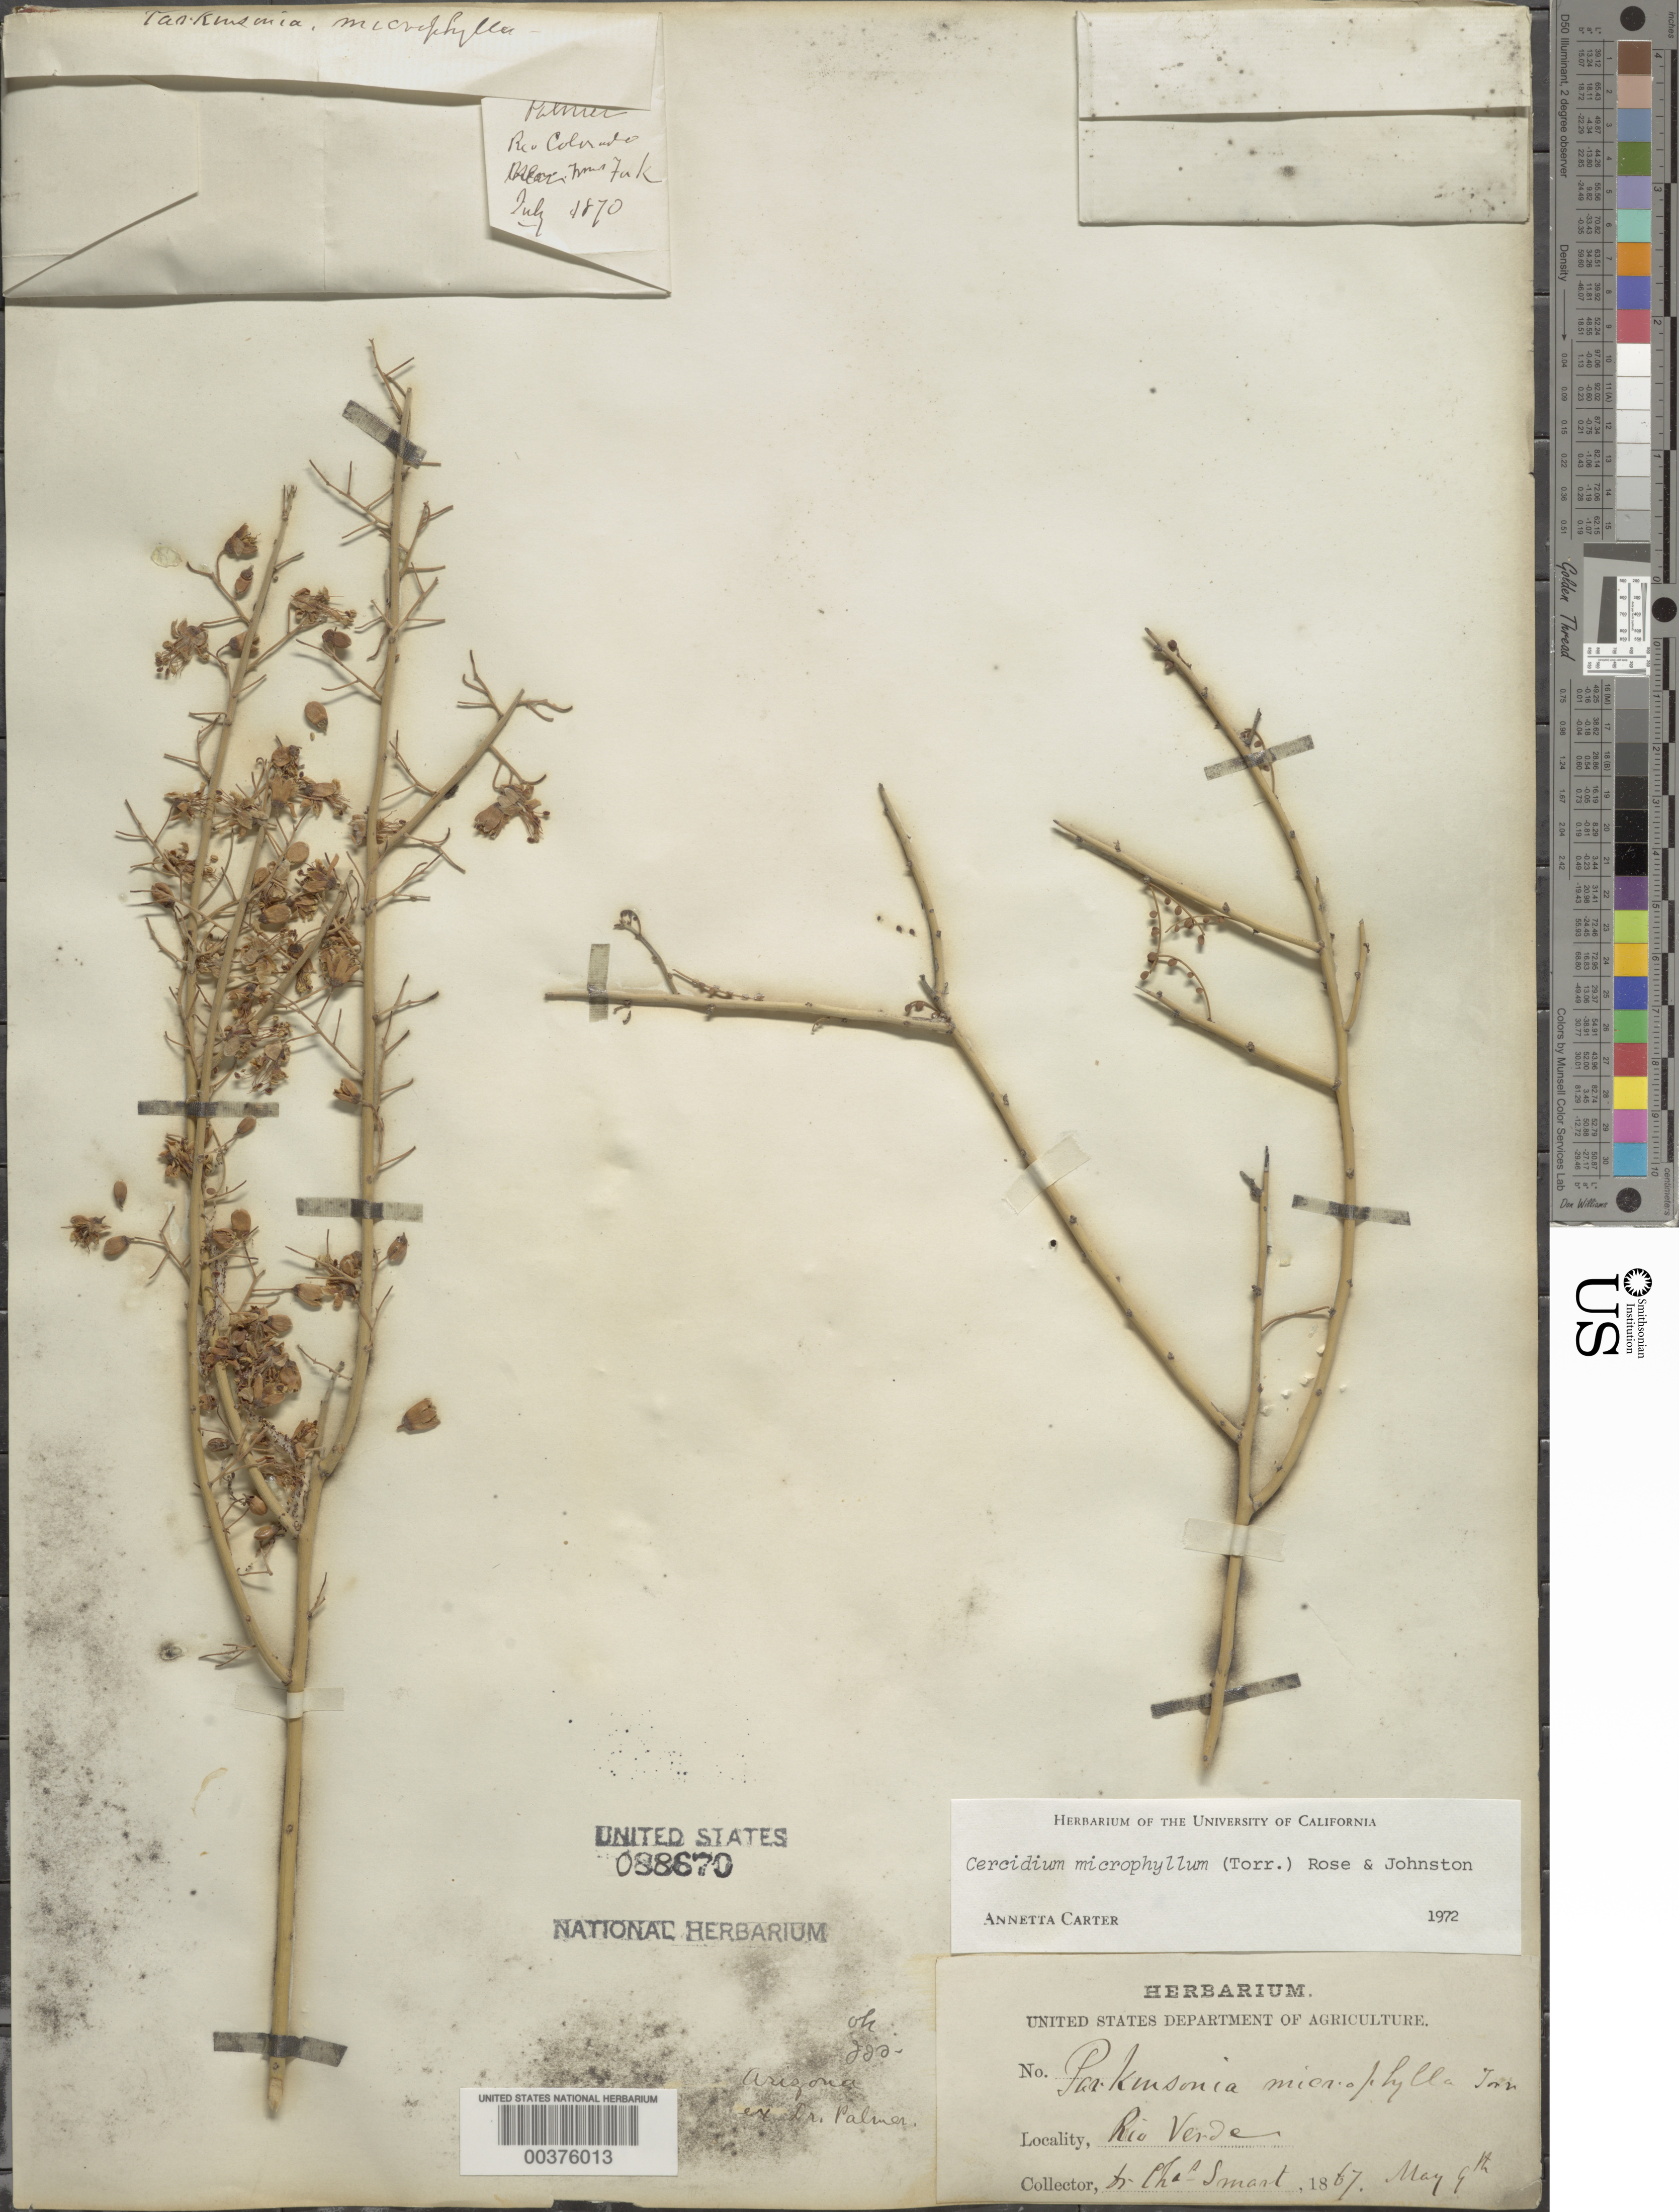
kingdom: Plantae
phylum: Tracheophyta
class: Magnoliopsida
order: Fabales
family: Fabaceae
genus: Parkinsonia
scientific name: Parkinsonia microphylla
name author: Torr.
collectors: C. Smart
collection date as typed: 09 May 1867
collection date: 1867-05-09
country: United States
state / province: Arizona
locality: Rio verde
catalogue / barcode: US 88670